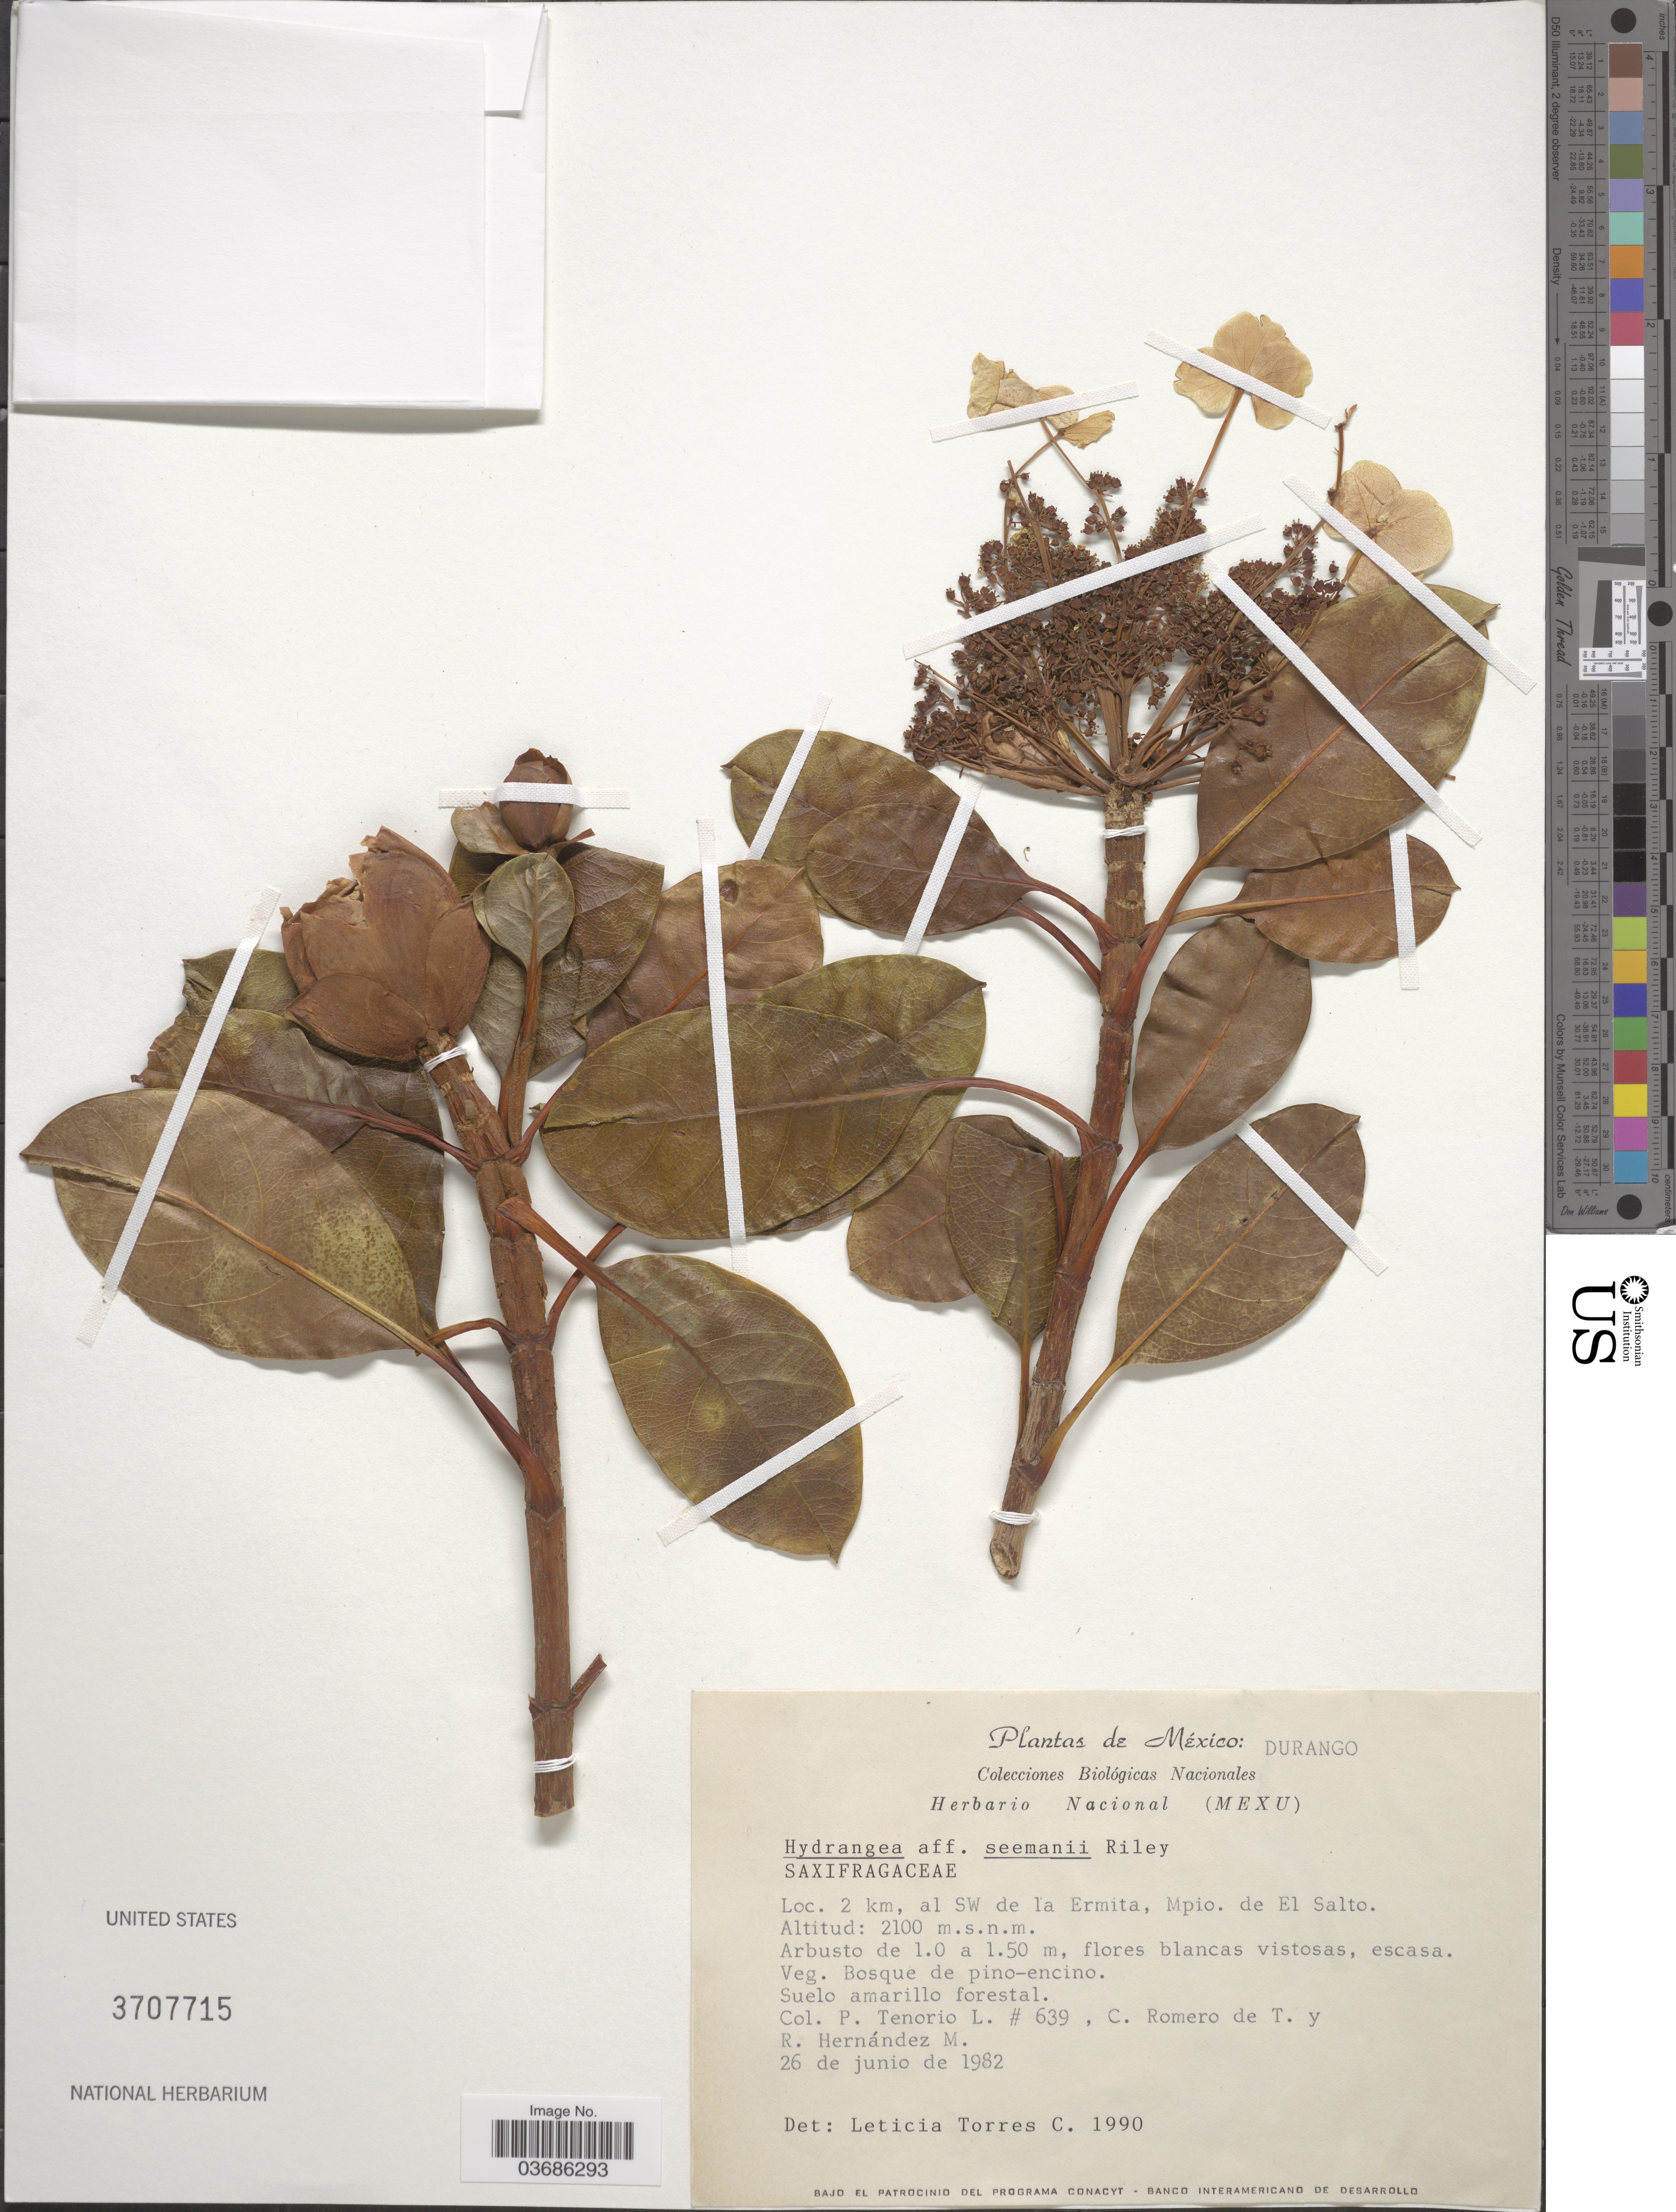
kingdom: Plantae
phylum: Tracheophyta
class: Magnoliopsida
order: Cornales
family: Hydrangeaceae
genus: Hydrangea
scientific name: Hydrangea seemannii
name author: L. Riley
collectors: P. Tenorio L., C. Romero de T. & R. Hernández M.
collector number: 639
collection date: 1982-06-26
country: Mexico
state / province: Durango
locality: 2 km, al SW de la Ermita, Mpio. de El Salto.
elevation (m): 2100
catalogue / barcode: US 3707715